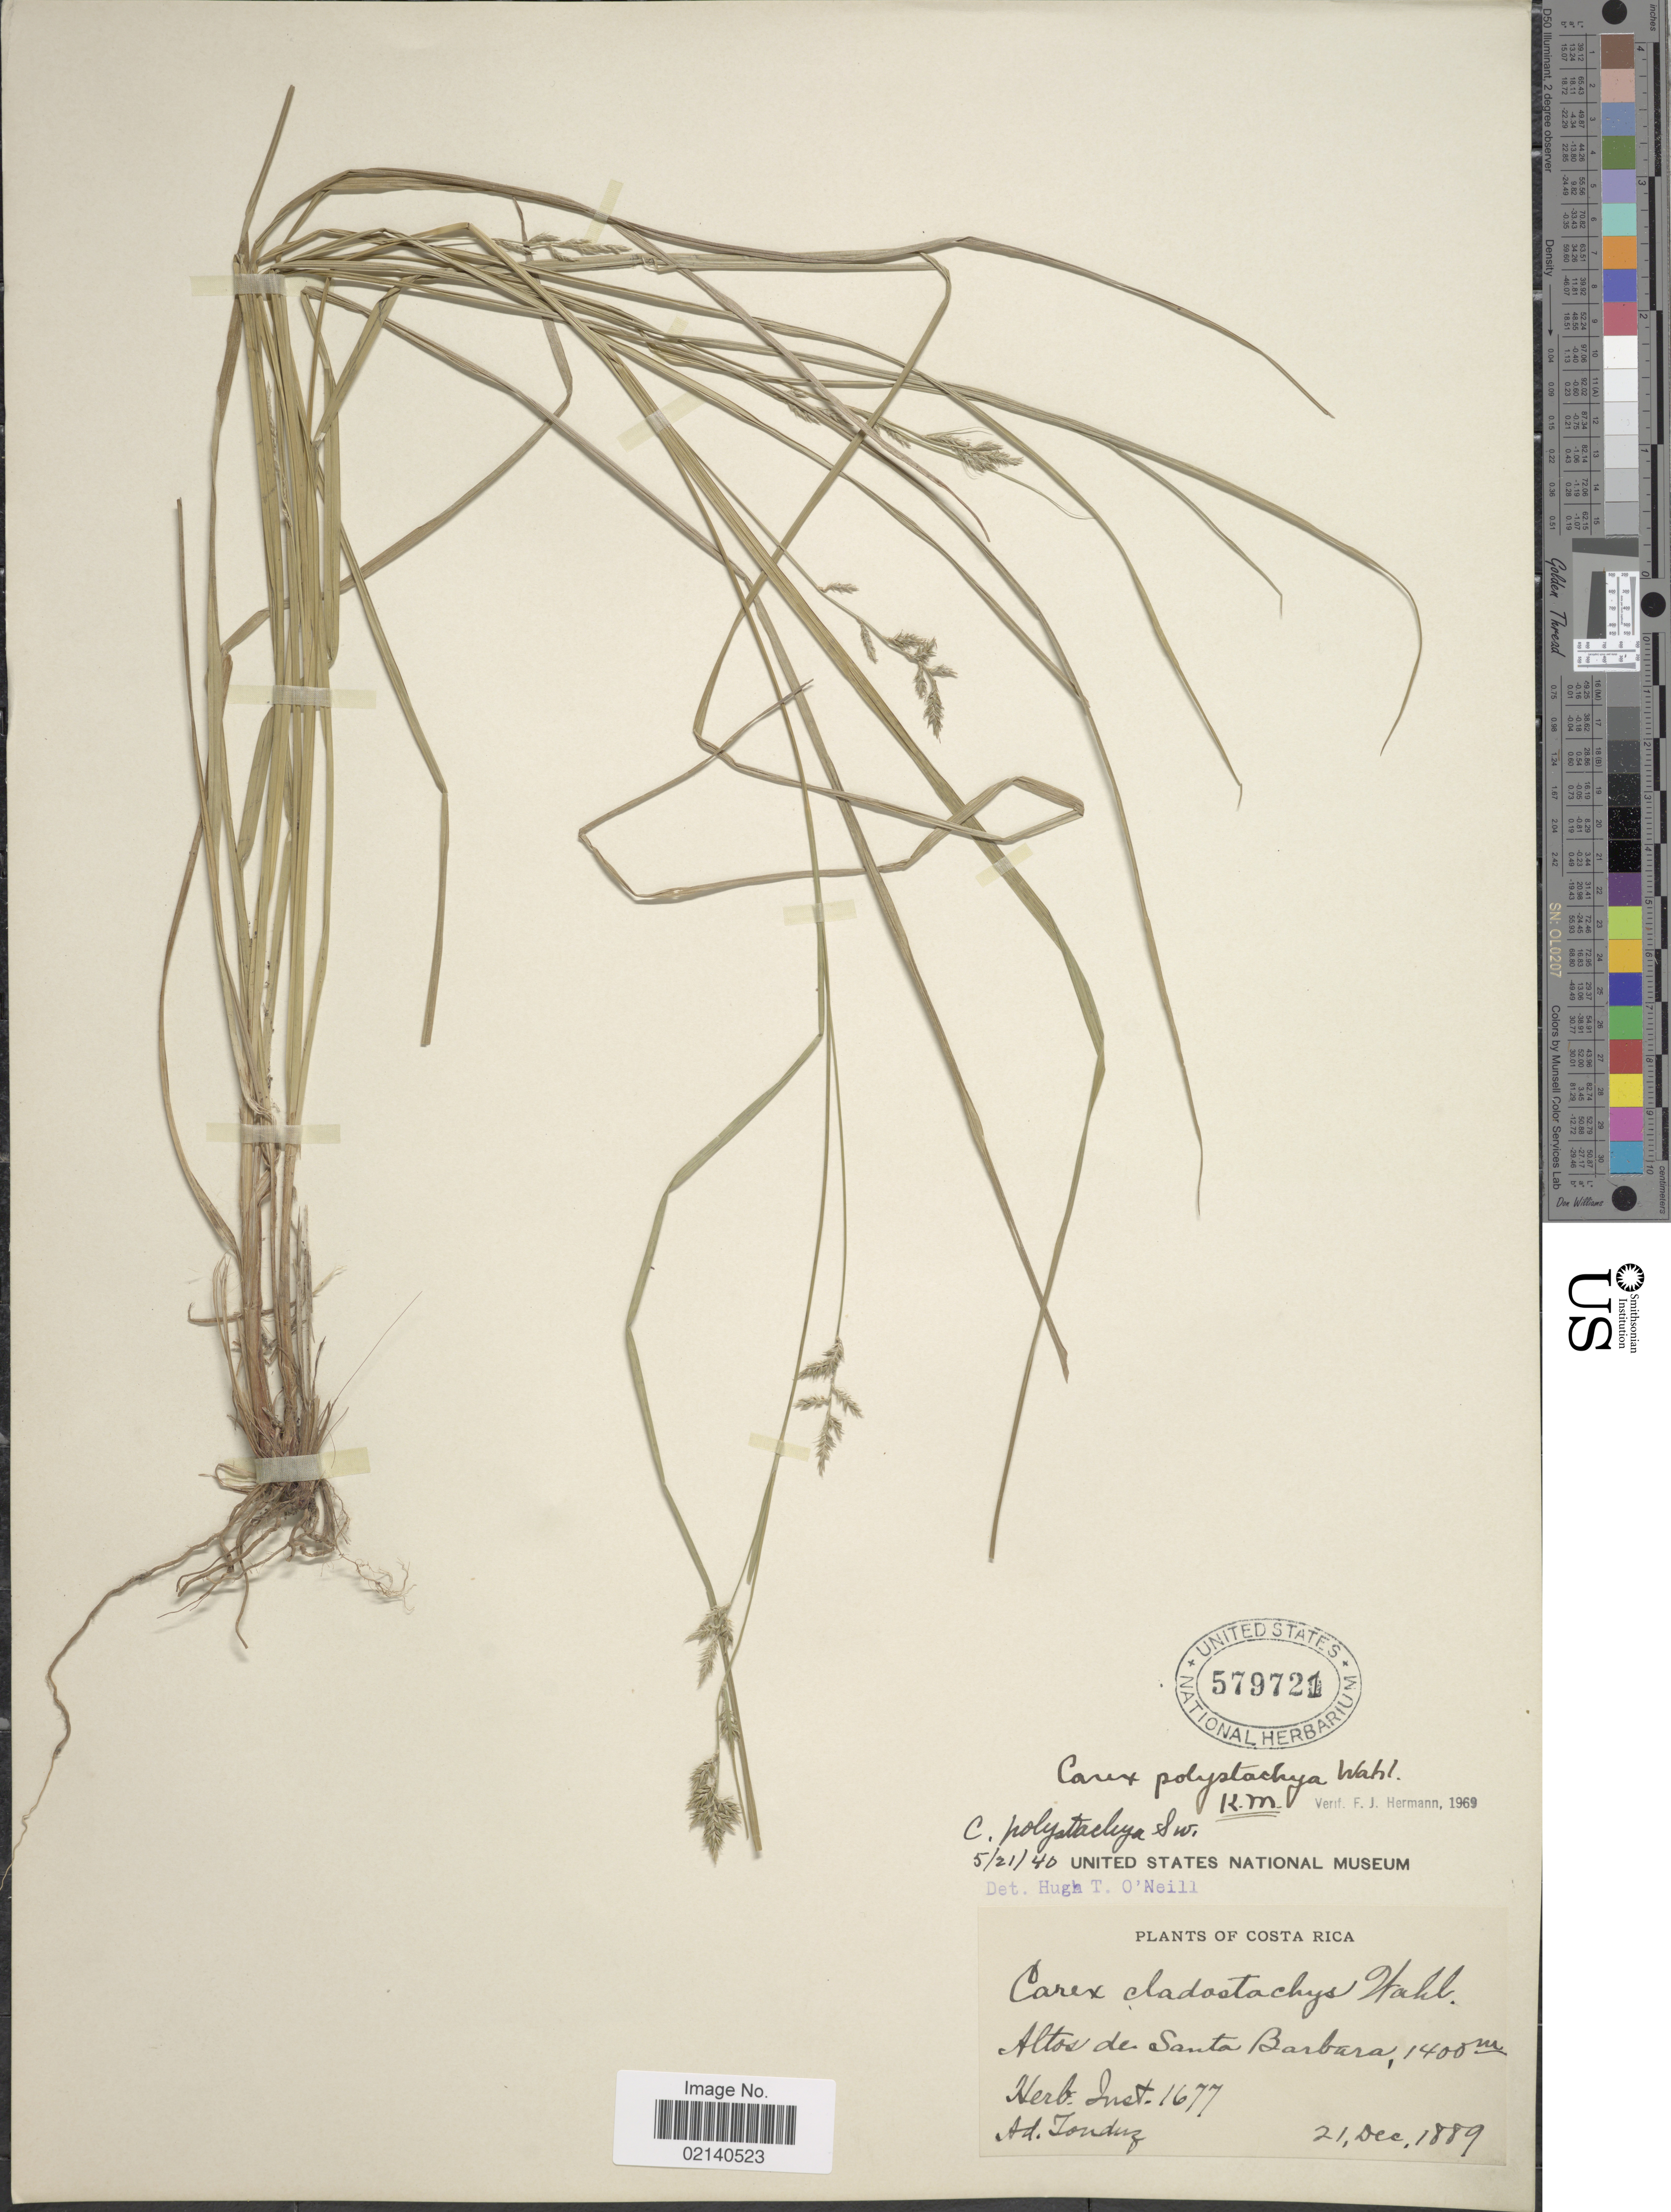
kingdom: Plantae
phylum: Tracheophyta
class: Liliopsida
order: Poales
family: Cyperaceae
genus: Carex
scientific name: Carex polystachya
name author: Sw. ex Wahlenb.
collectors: A. Tonduz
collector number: Herb. Inst. 1677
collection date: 1889-12-21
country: Costa Rica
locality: Altos de Santa Barbara.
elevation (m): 1400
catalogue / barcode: US 579721